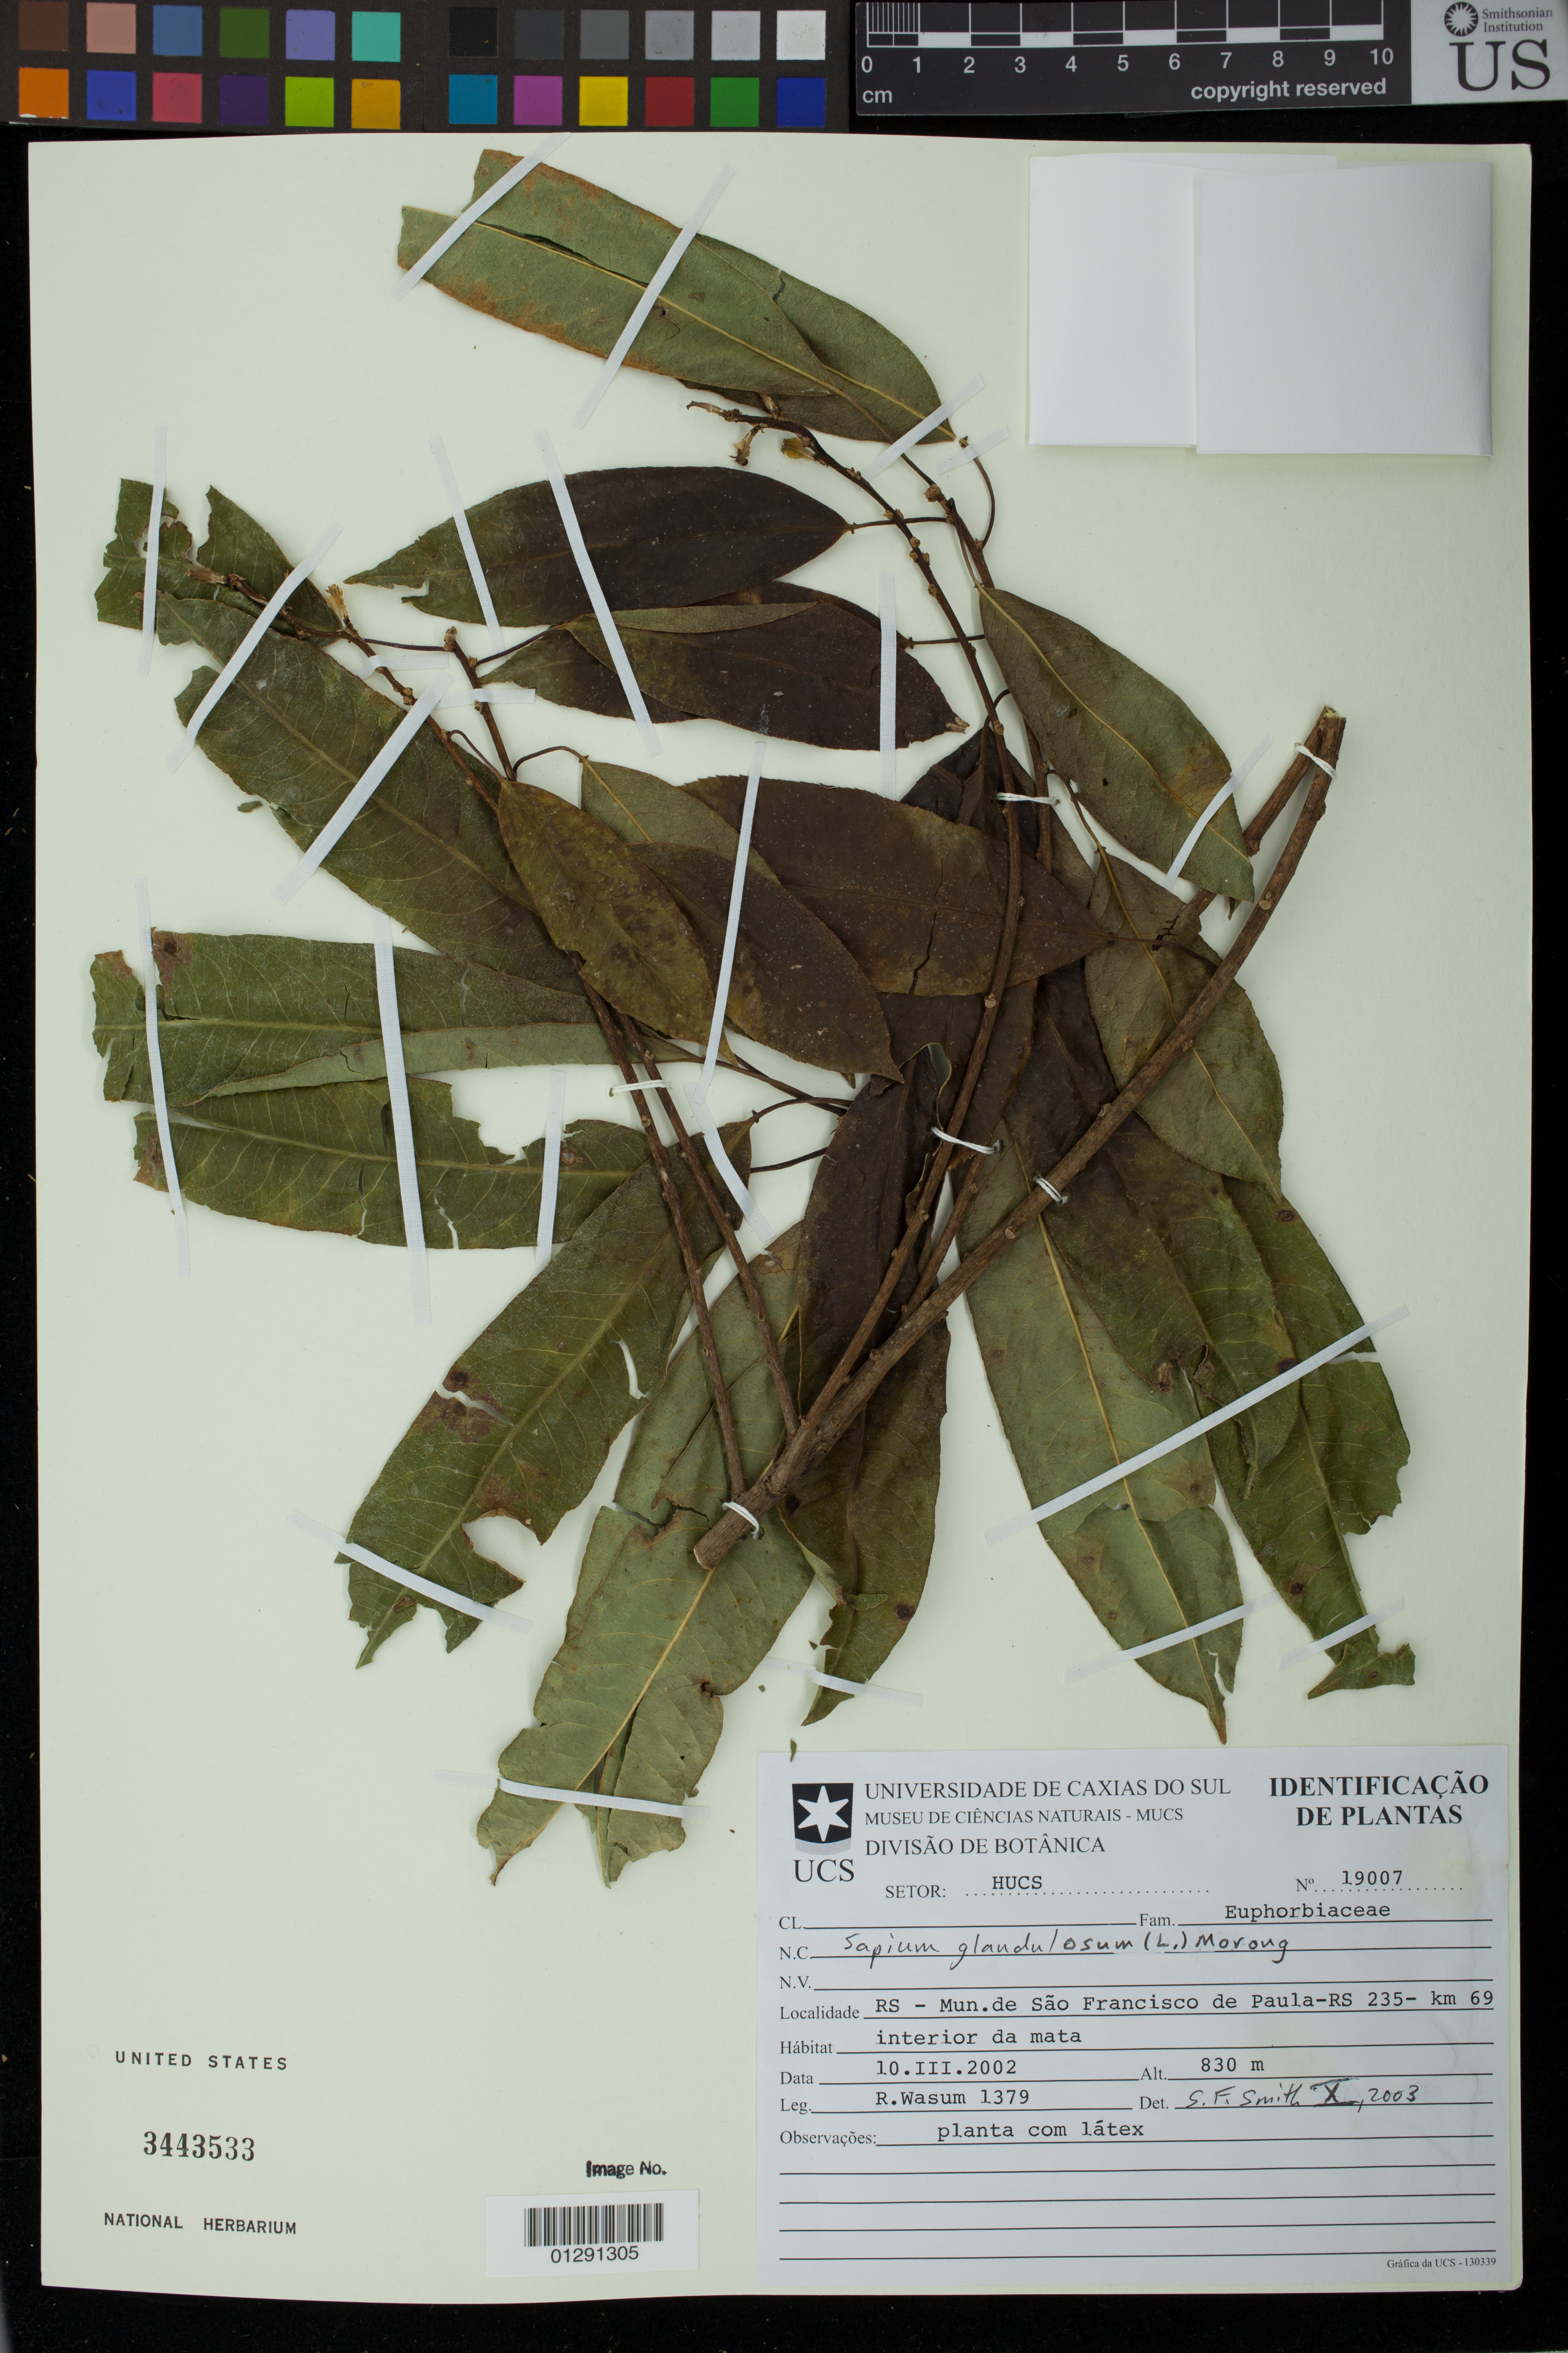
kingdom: Plantae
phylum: Tracheophyta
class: Magnoliopsida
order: Malpighiales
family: Euphorbiaceae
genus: Sapium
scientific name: Sapium glandulatum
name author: (Vell.) Pax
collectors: R. Wasum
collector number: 1379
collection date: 2002-03-10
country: Brazil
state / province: Rio Grande do Sul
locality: RS - Mun.de Sao Francisco de Paula - RS 235- km 69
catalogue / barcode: US 3443533